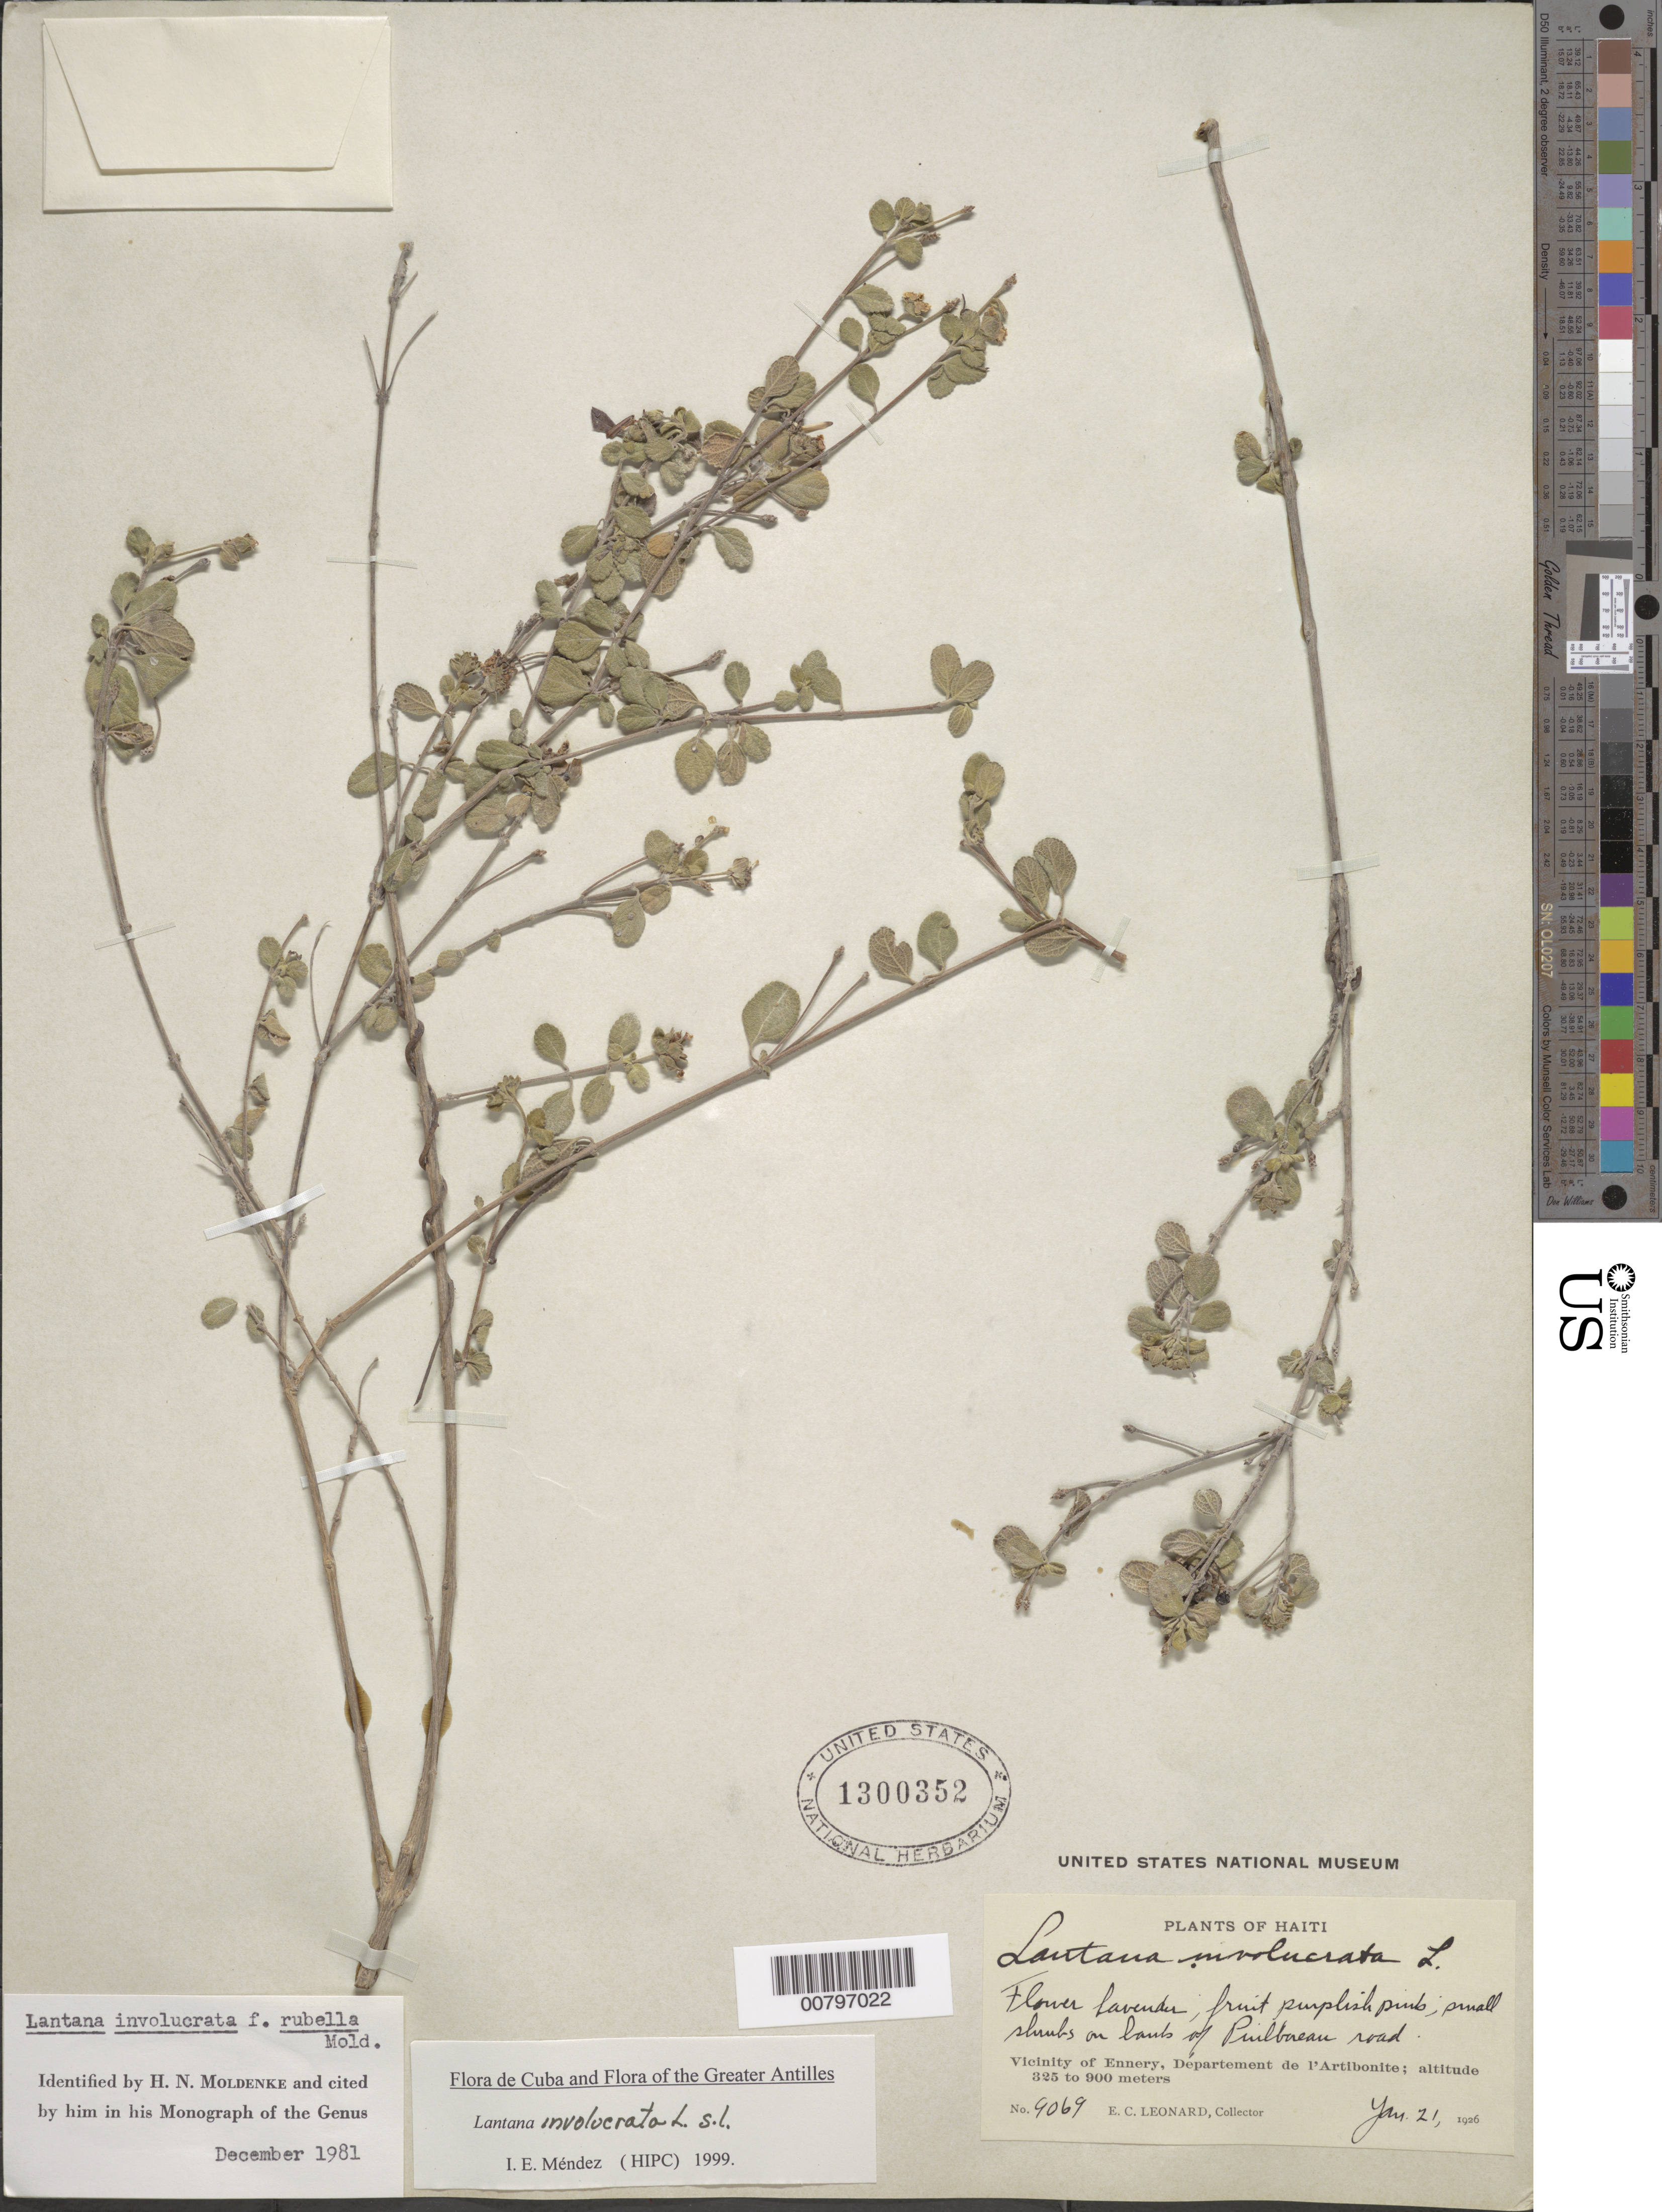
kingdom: Plantae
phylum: Tracheophyta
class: Magnoliopsida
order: Lamiales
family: Verbenaceae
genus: Lantana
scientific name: Lantana involucrata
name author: L.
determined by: Méndez, Isidro E., (HIPC)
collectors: E. C. Leonard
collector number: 9069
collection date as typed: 21 Jan 1926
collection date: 1926-01-21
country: Haiti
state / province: Artibonite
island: Hispaniola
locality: Vicinity of Ennery, on Prilbueau Road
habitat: On bank of road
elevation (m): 325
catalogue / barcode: US 1300352